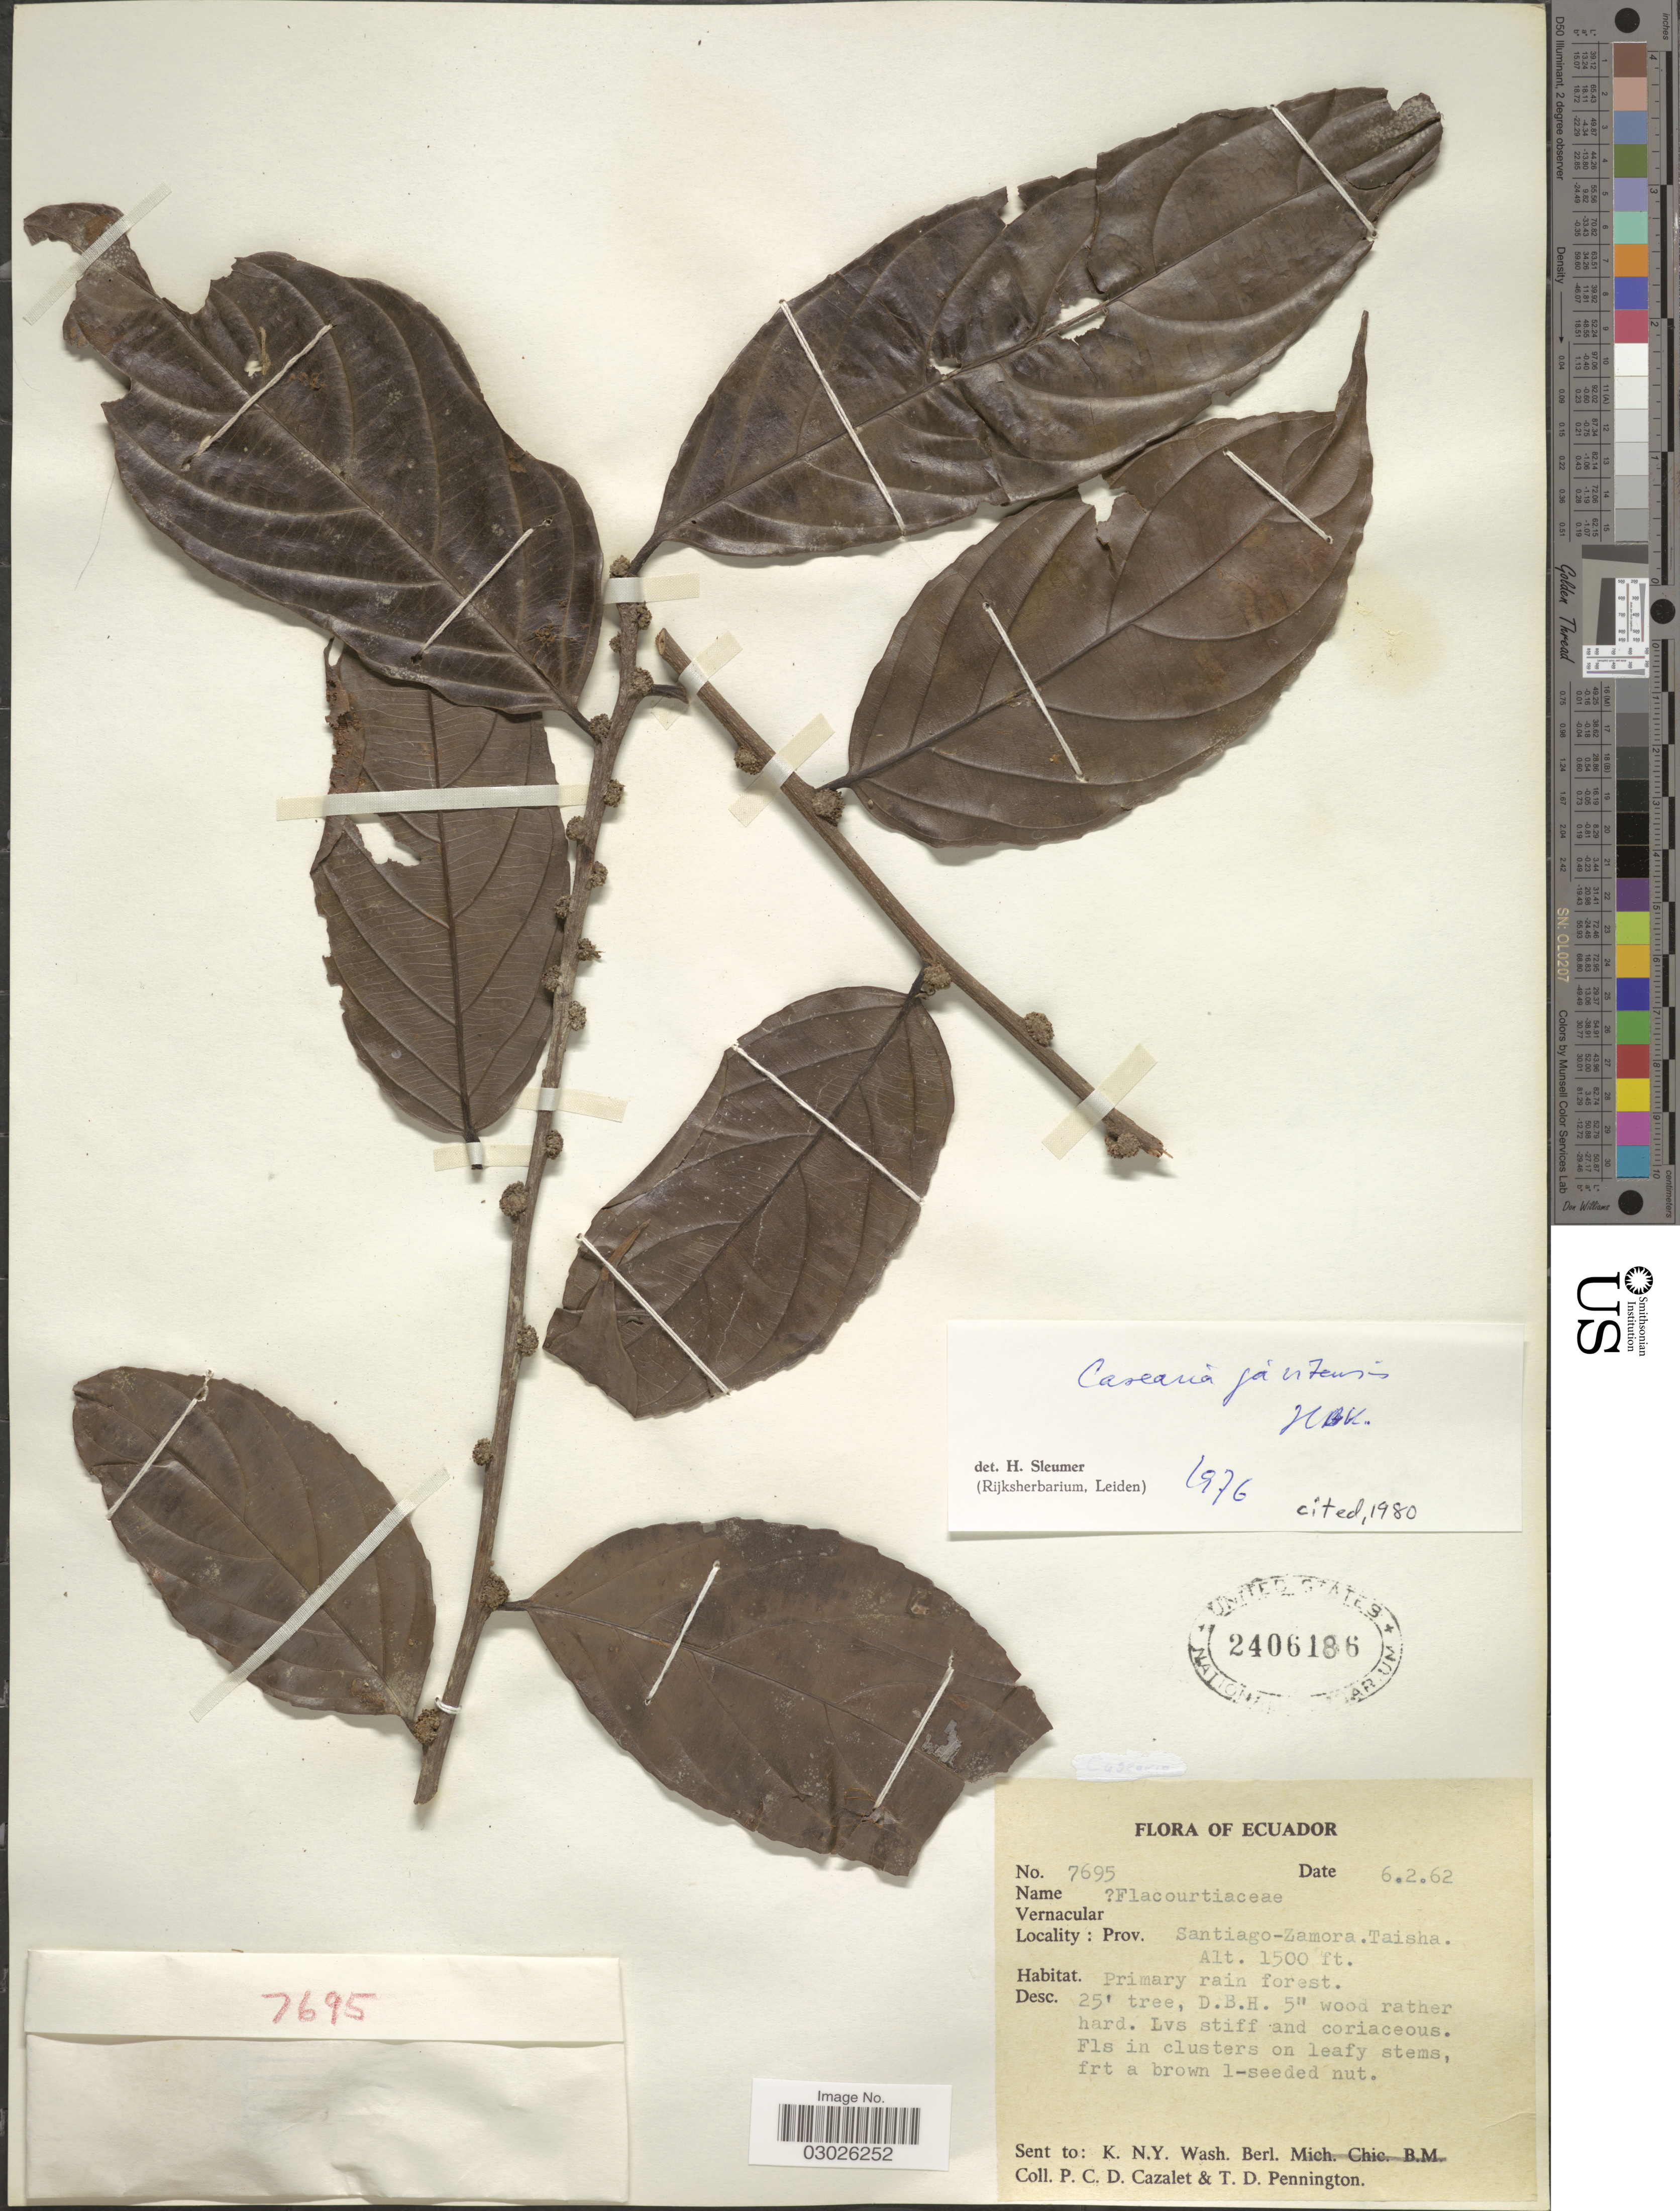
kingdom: Plantae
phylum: Tracheophyta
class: Magnoliopsida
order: Malpighiales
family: Salicaceae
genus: Piparea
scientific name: Piparea multiflora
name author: C.F. Gaertn.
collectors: P. C. D. Cazalet & T. D. Pennington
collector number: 7695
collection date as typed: Transcribed d/m/y: 6/2/62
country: Ecuador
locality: Prov. Santiago-Zamora, Taisha.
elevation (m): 457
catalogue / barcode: US 2406186